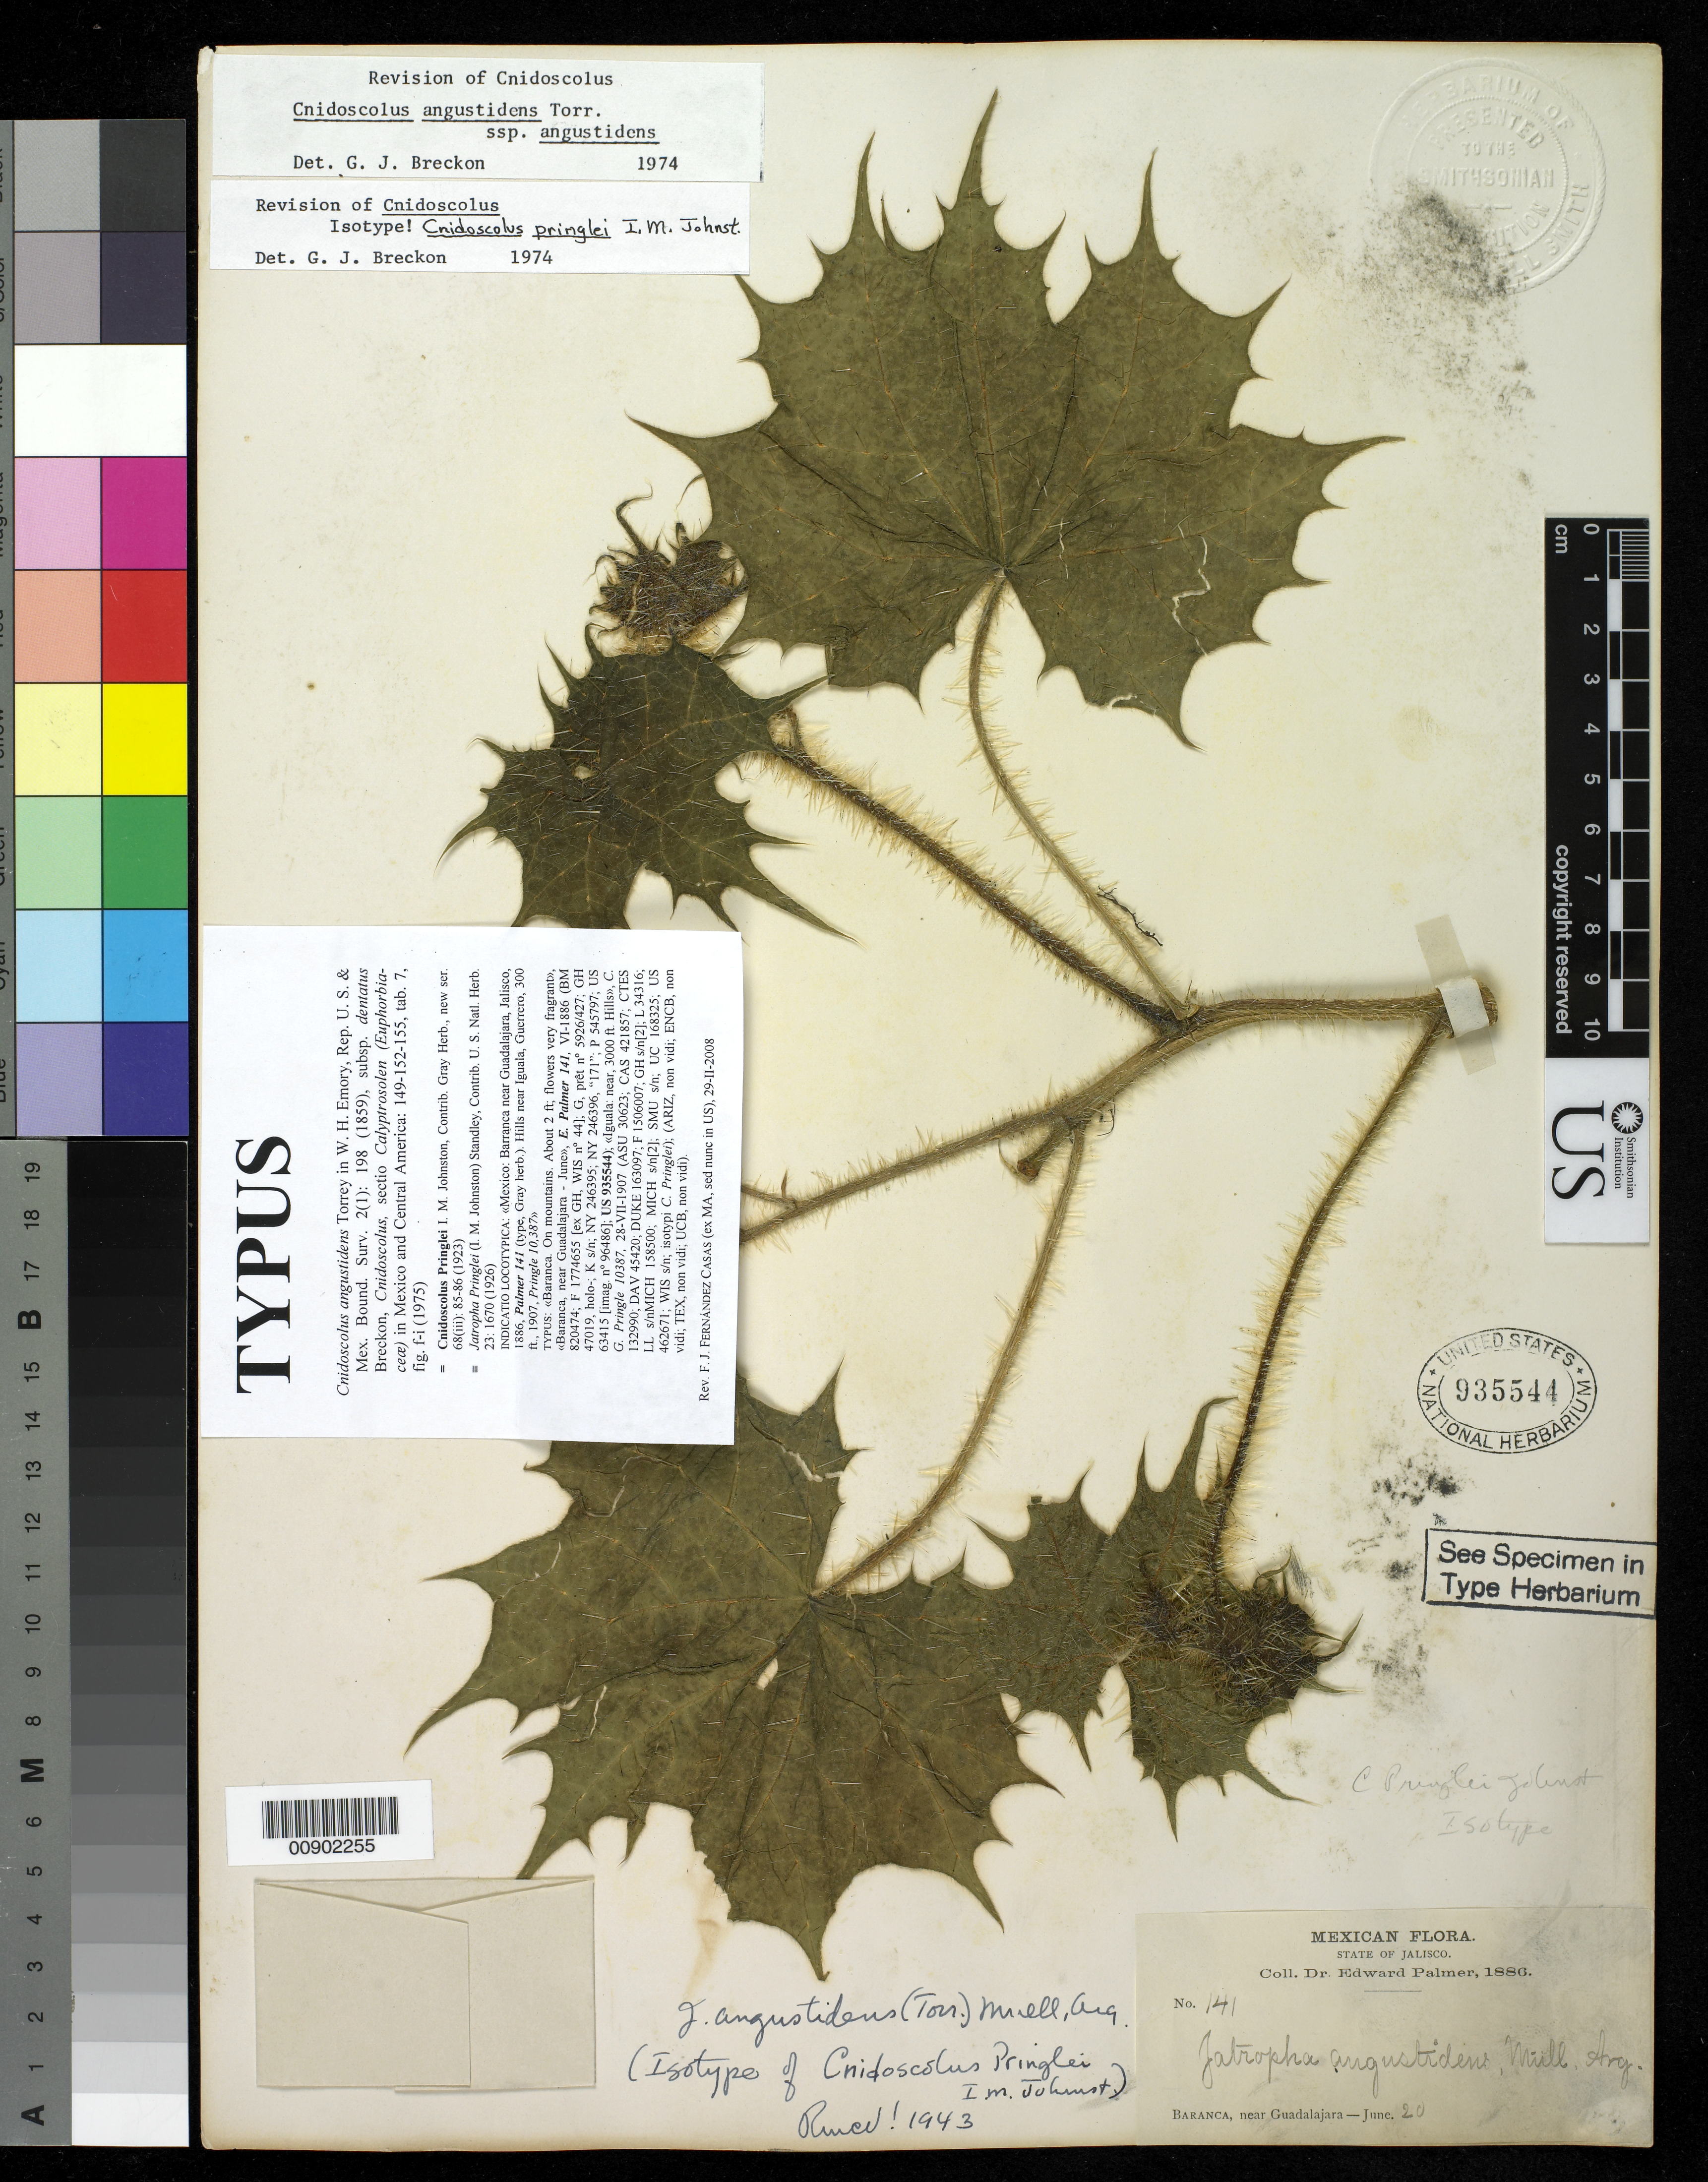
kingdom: Plantae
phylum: Tracheophyta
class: Magnoliopsida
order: Malpighiales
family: Euphorbiaceae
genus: Cnidoscolus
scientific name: Cnidoscolus pringlei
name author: I.M. Johnst.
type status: Isotype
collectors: E. Palmer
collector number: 141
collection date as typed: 1886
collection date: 1886-06-20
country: Mexico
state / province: Jalisco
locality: Near Guadalajara.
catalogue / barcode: US 935544